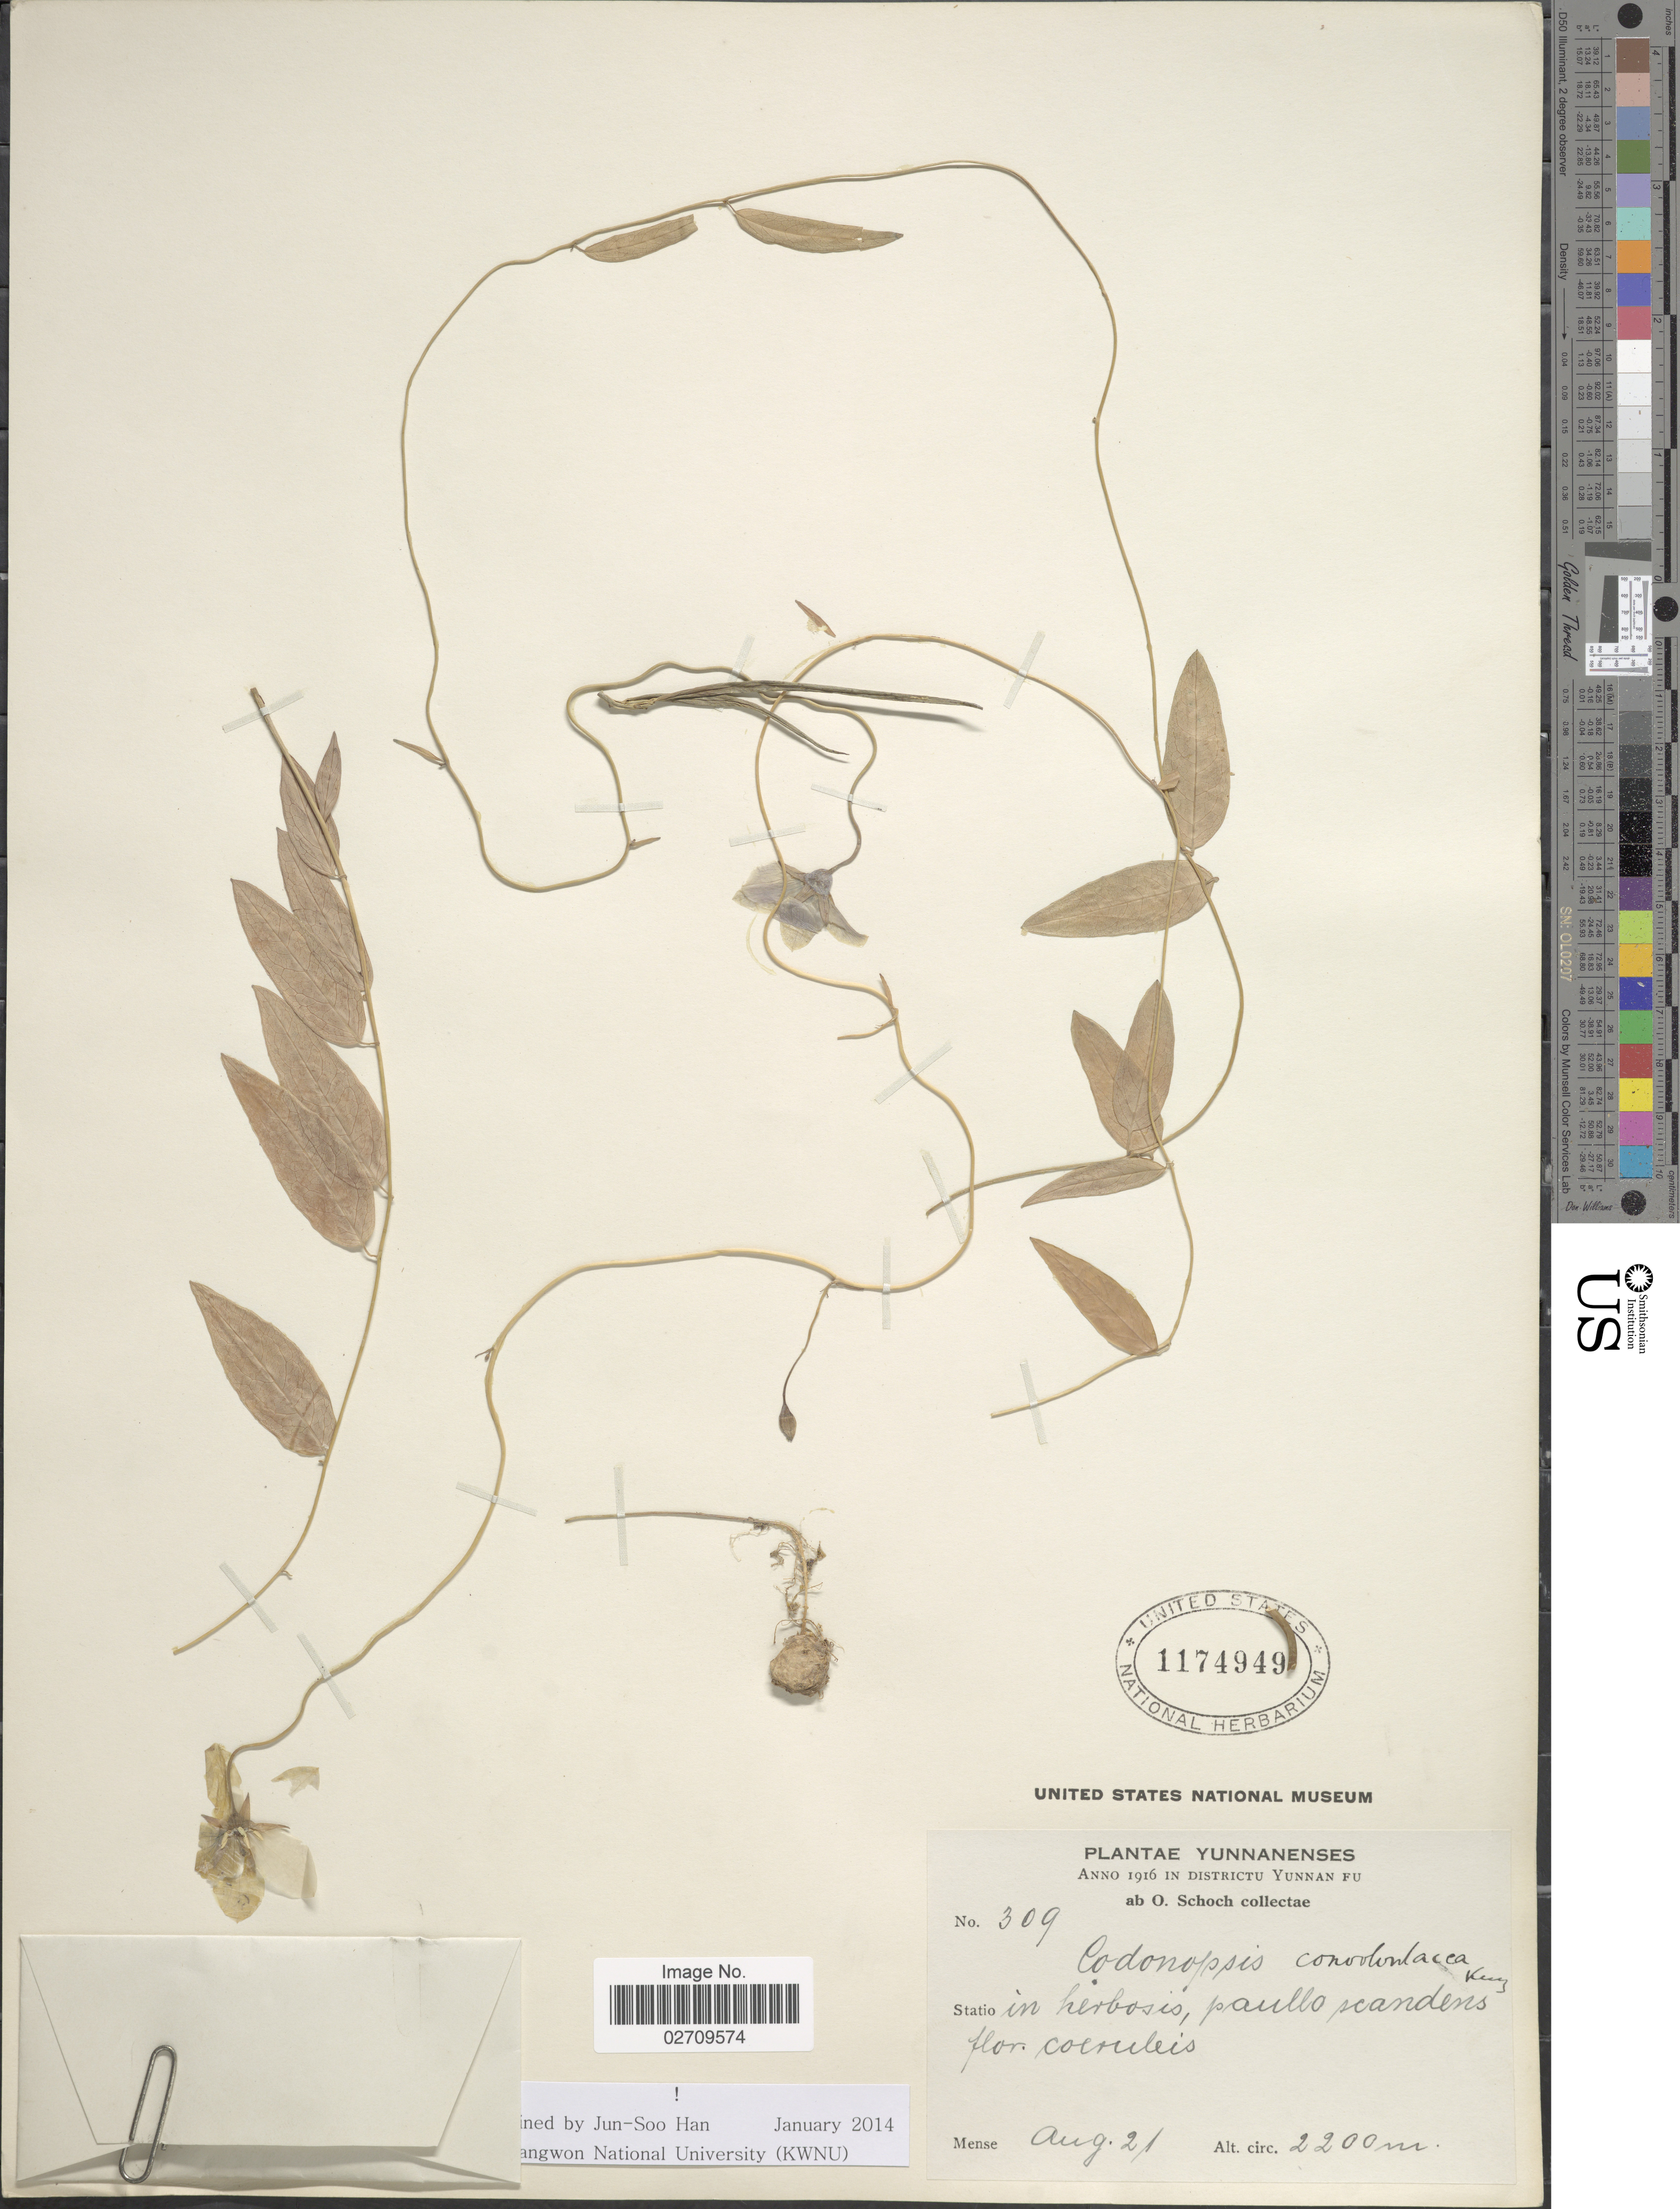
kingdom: Plantae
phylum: Tracheophyta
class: Magnoliopsida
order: Asterales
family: Campanulaceae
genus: Codonopsis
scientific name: Codonopsis convolvulacea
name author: Kurz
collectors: O. Schoch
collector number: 309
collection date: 1916-08-21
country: China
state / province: Yunnan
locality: Districtu Yunnan Fu.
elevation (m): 2200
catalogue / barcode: US 1174949